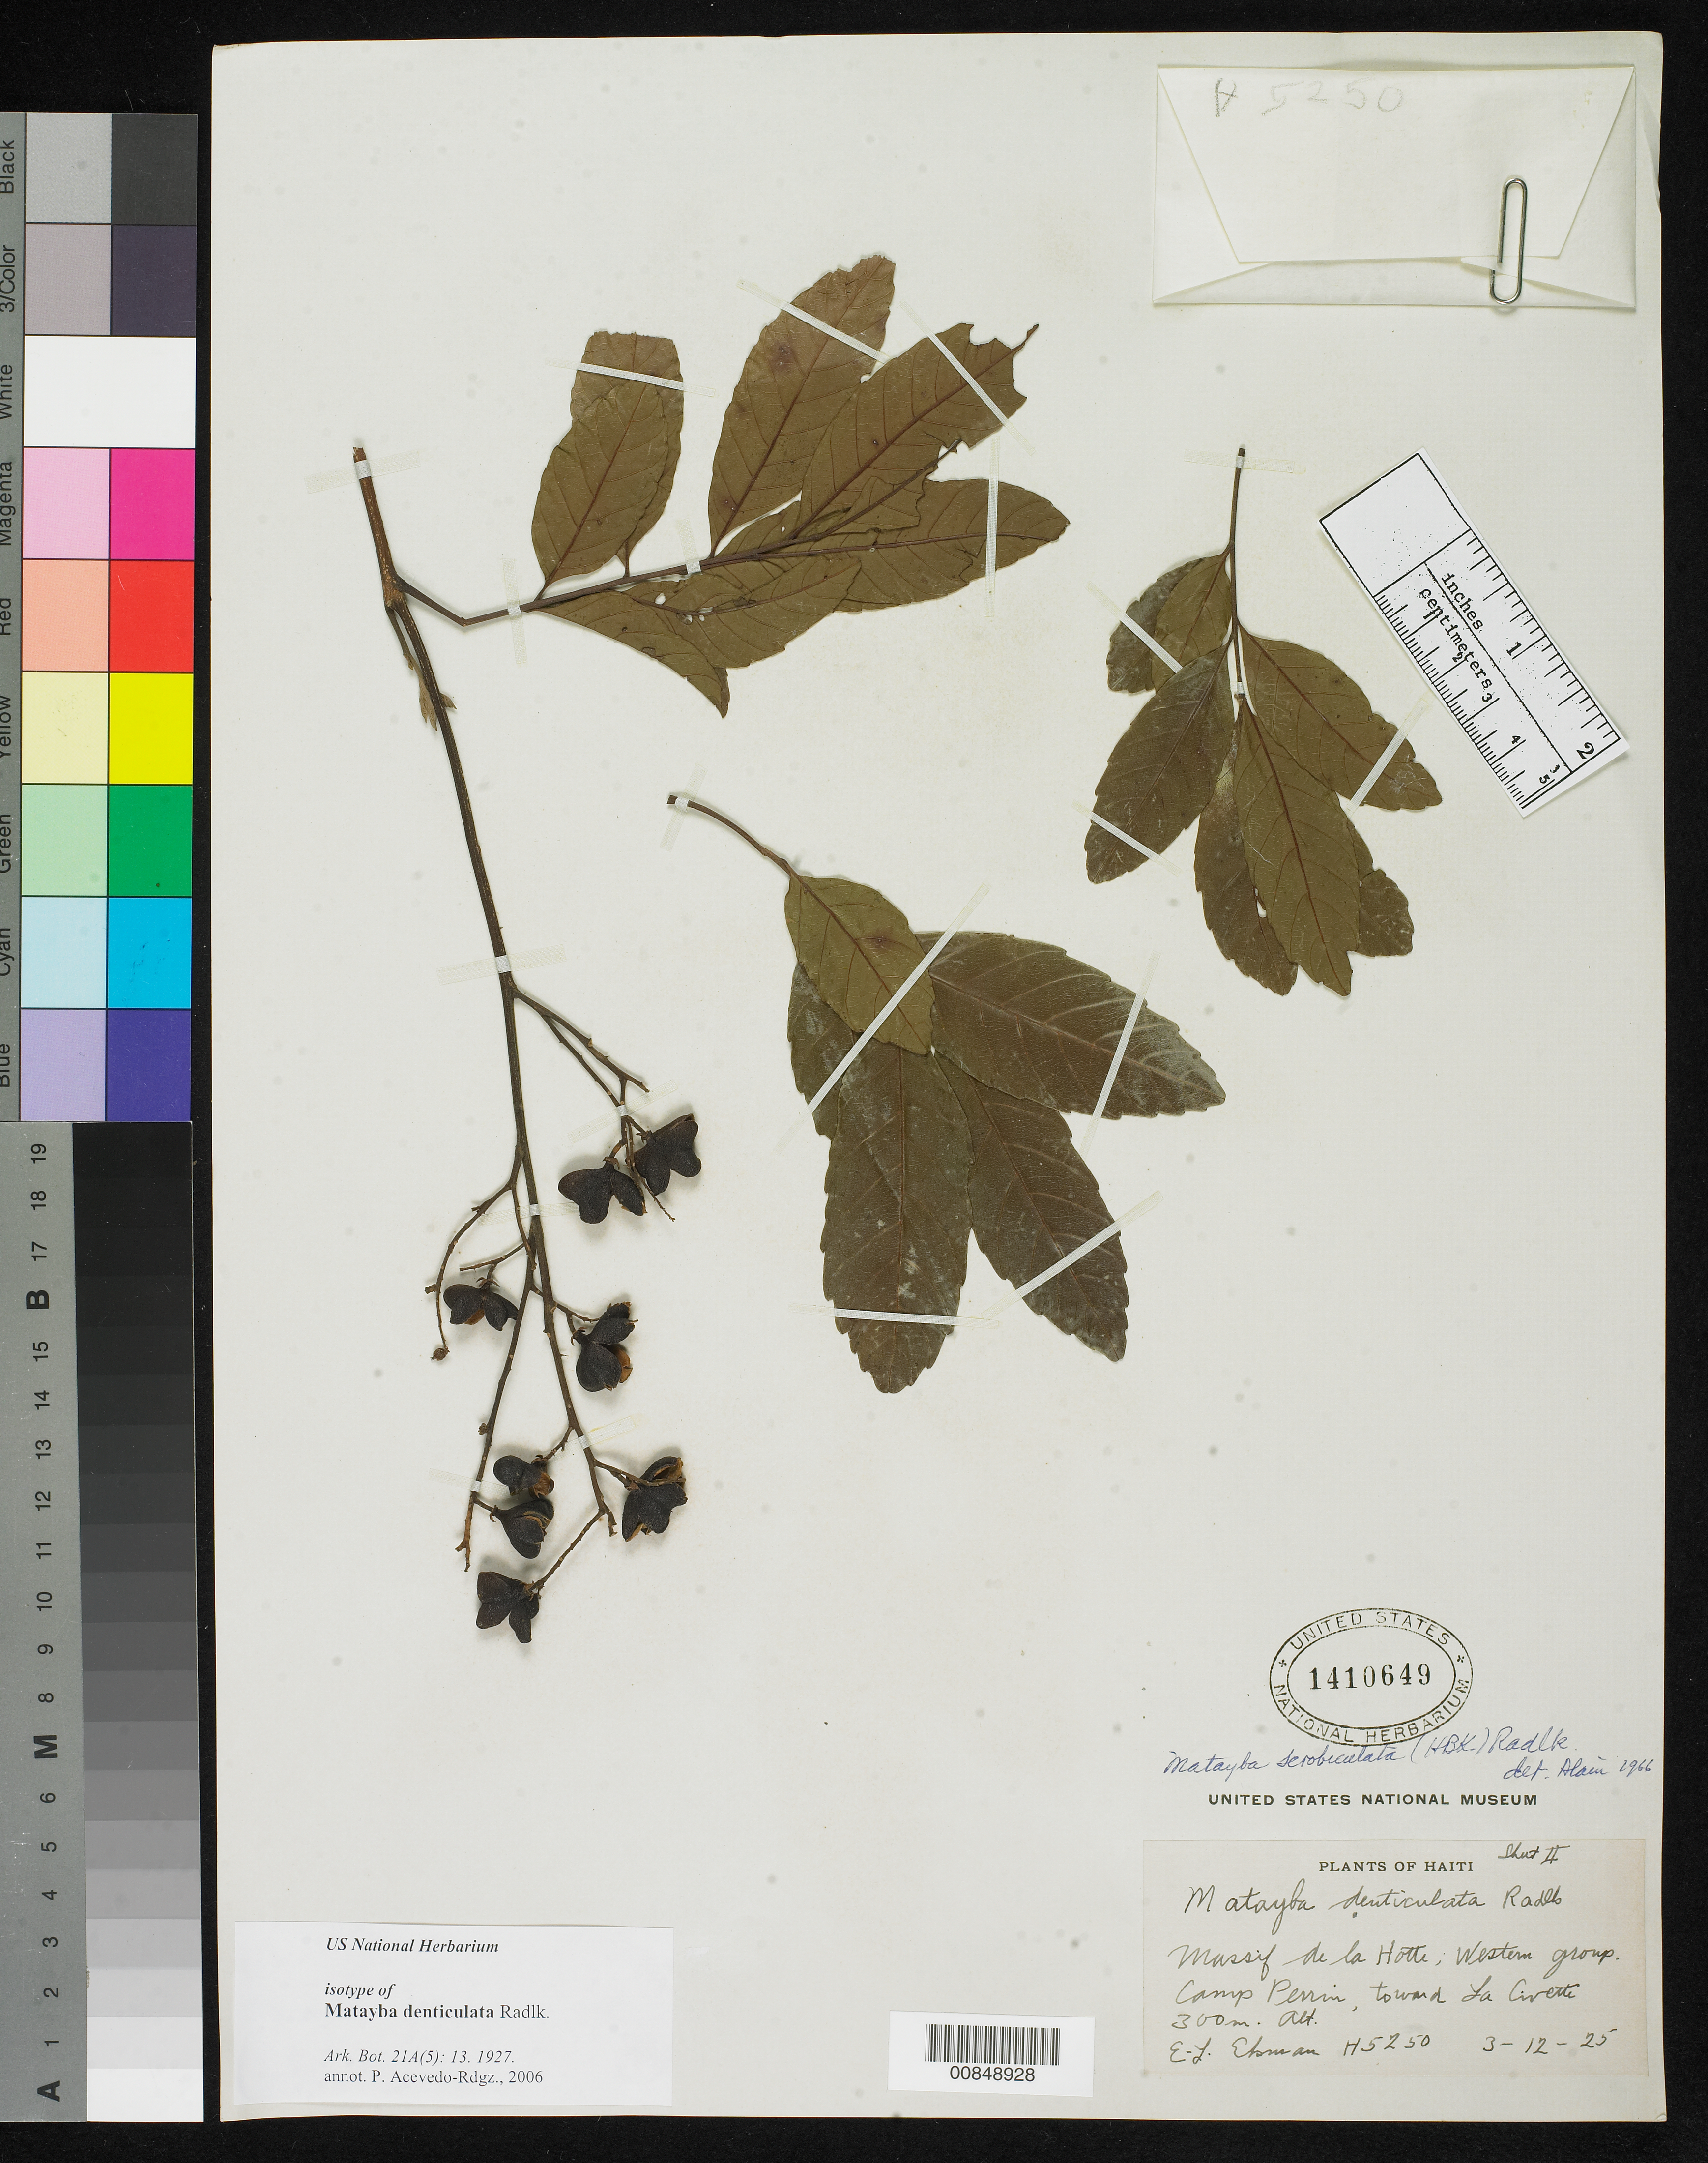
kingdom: Plantae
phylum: Tracheophyta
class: Magnoliopsida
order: Sapindales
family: Sapindaceae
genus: Matayba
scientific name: Matayba denticulata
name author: Radlk.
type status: Isotype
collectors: E. L. Ekman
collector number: H 5250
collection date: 1925-12-03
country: Haiti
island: Hispaniola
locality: Massif de la Hotte, Western group. Camp Perrin, toward La Civette.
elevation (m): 300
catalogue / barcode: US 1410649